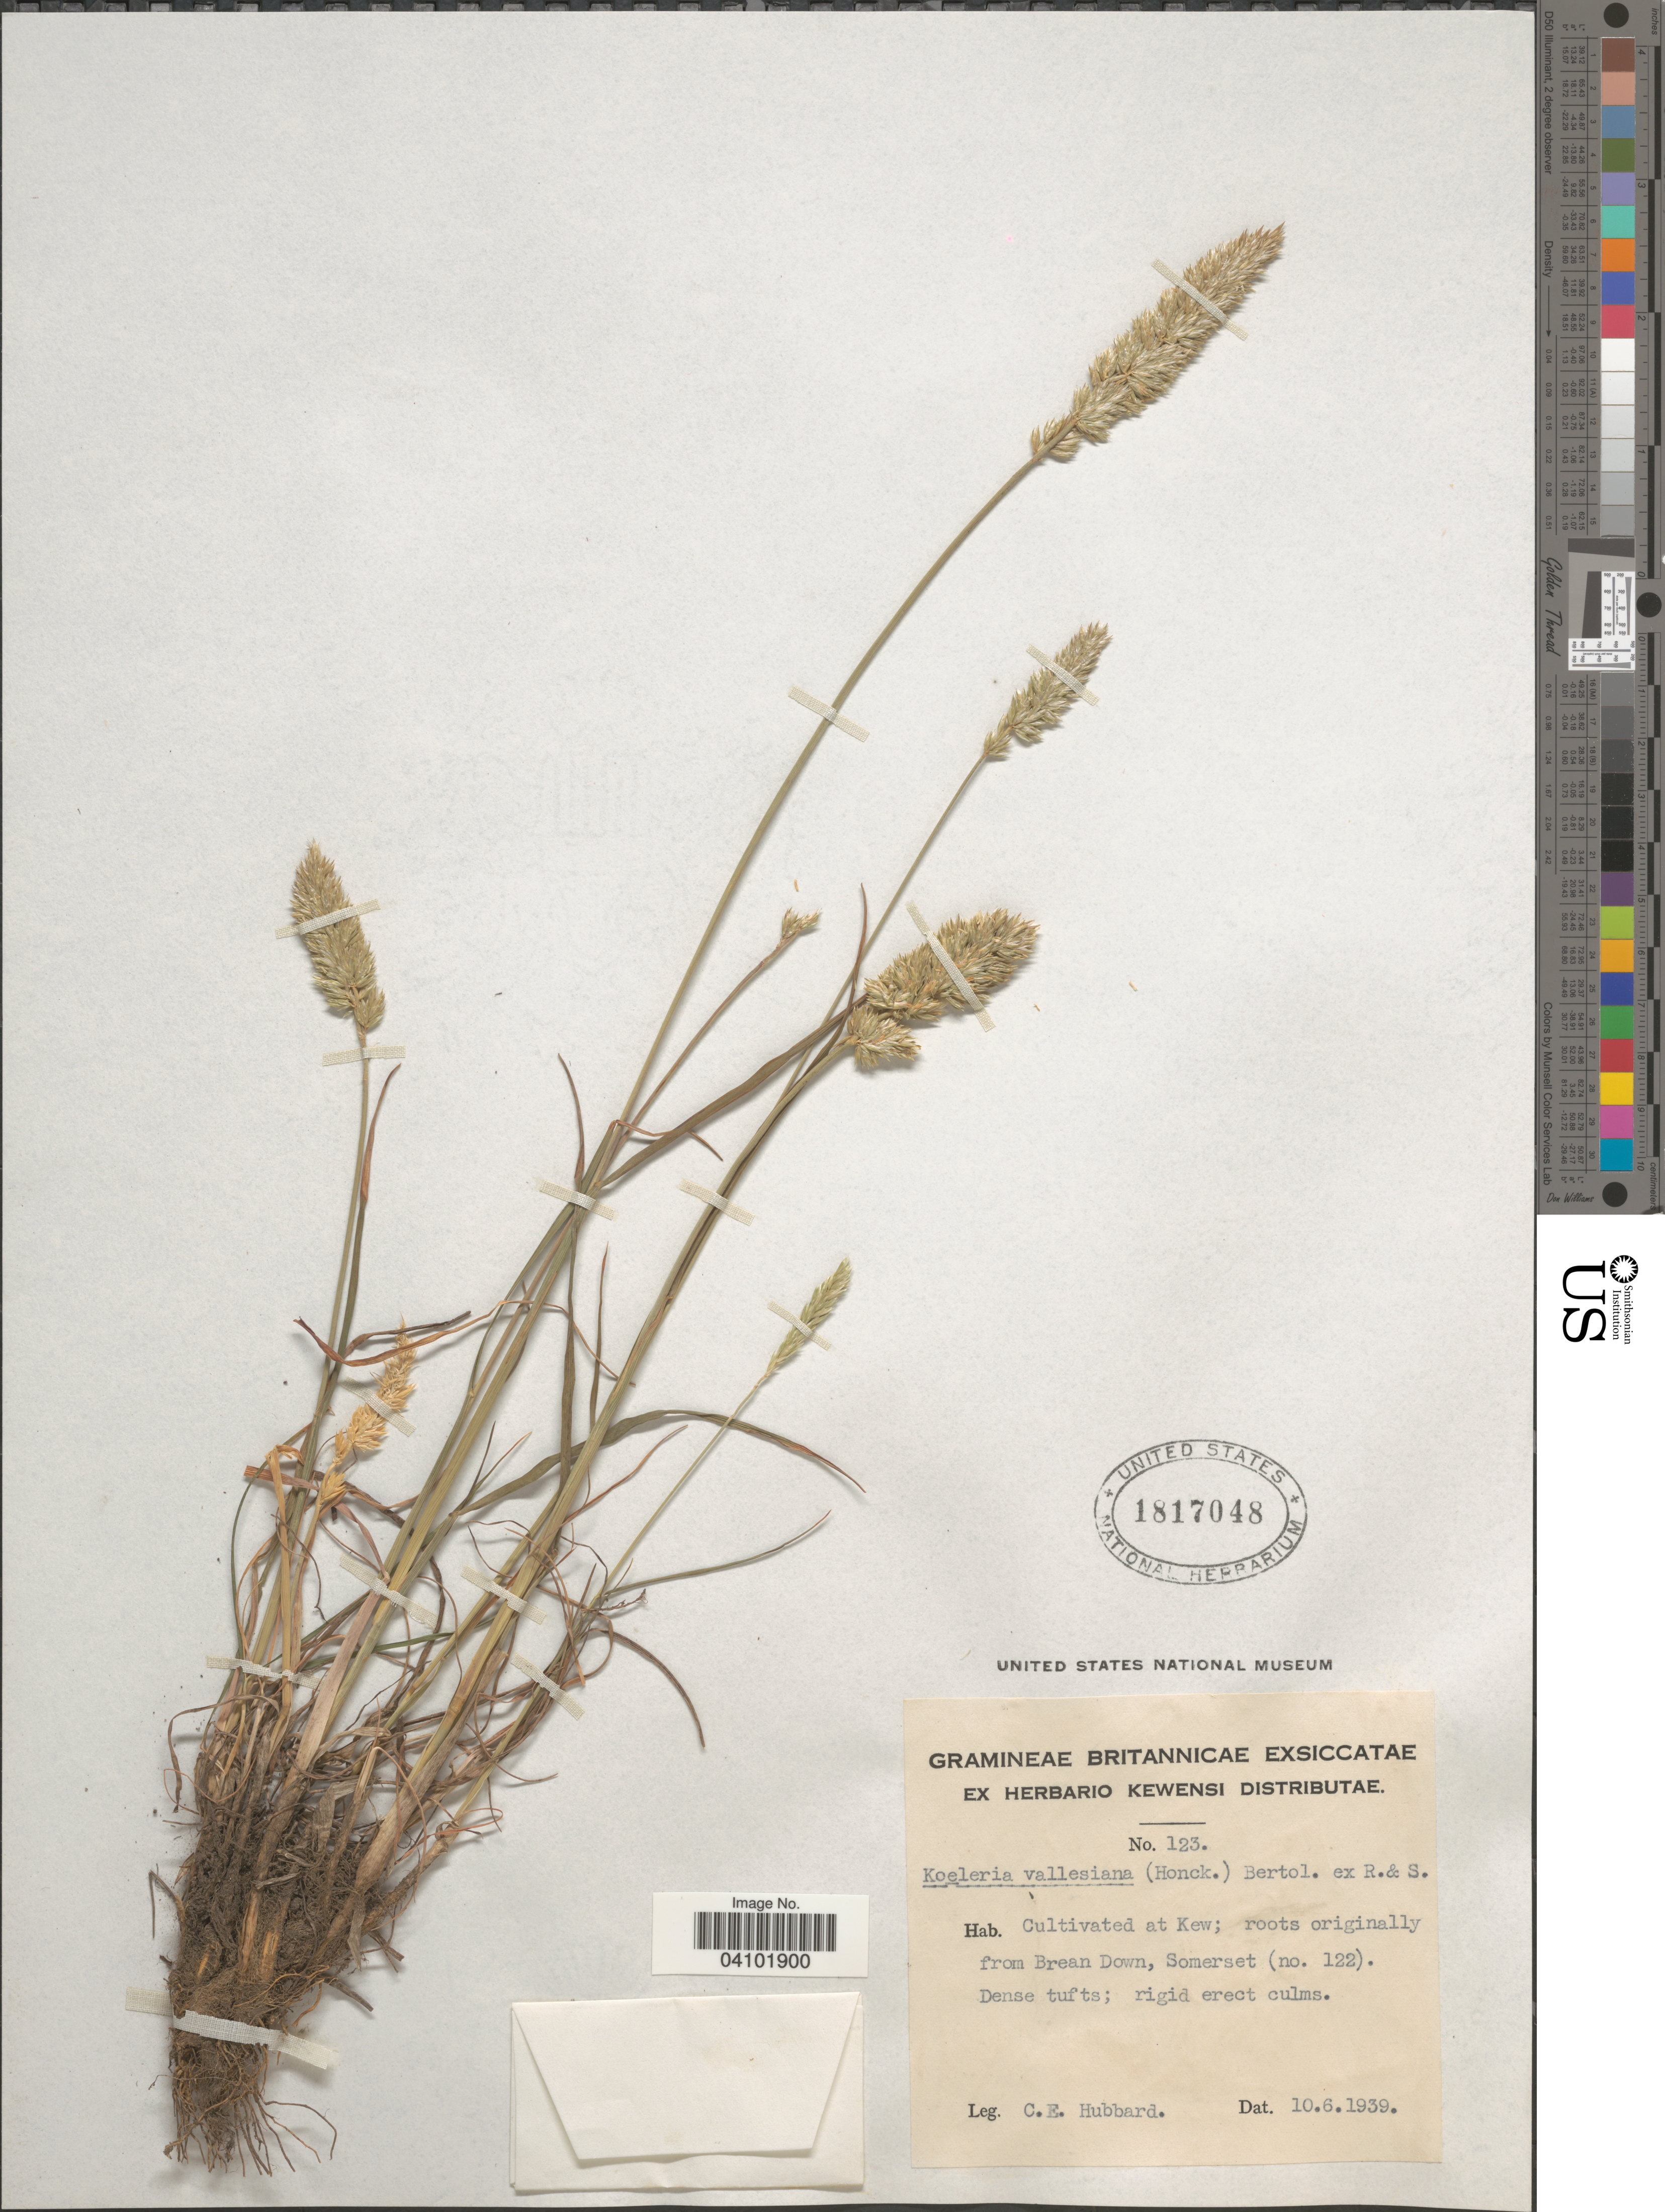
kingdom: Plantae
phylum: Tracheophyta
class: Liliopsida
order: Poales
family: Poaceae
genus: Koeleria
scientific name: Koeleria vallesiana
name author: (Honck.) Gaudin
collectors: C. E. Hubbard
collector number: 123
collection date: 1939-06-10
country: United Kingdom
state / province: England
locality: Britannicae. At Kew.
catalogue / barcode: US 1817048